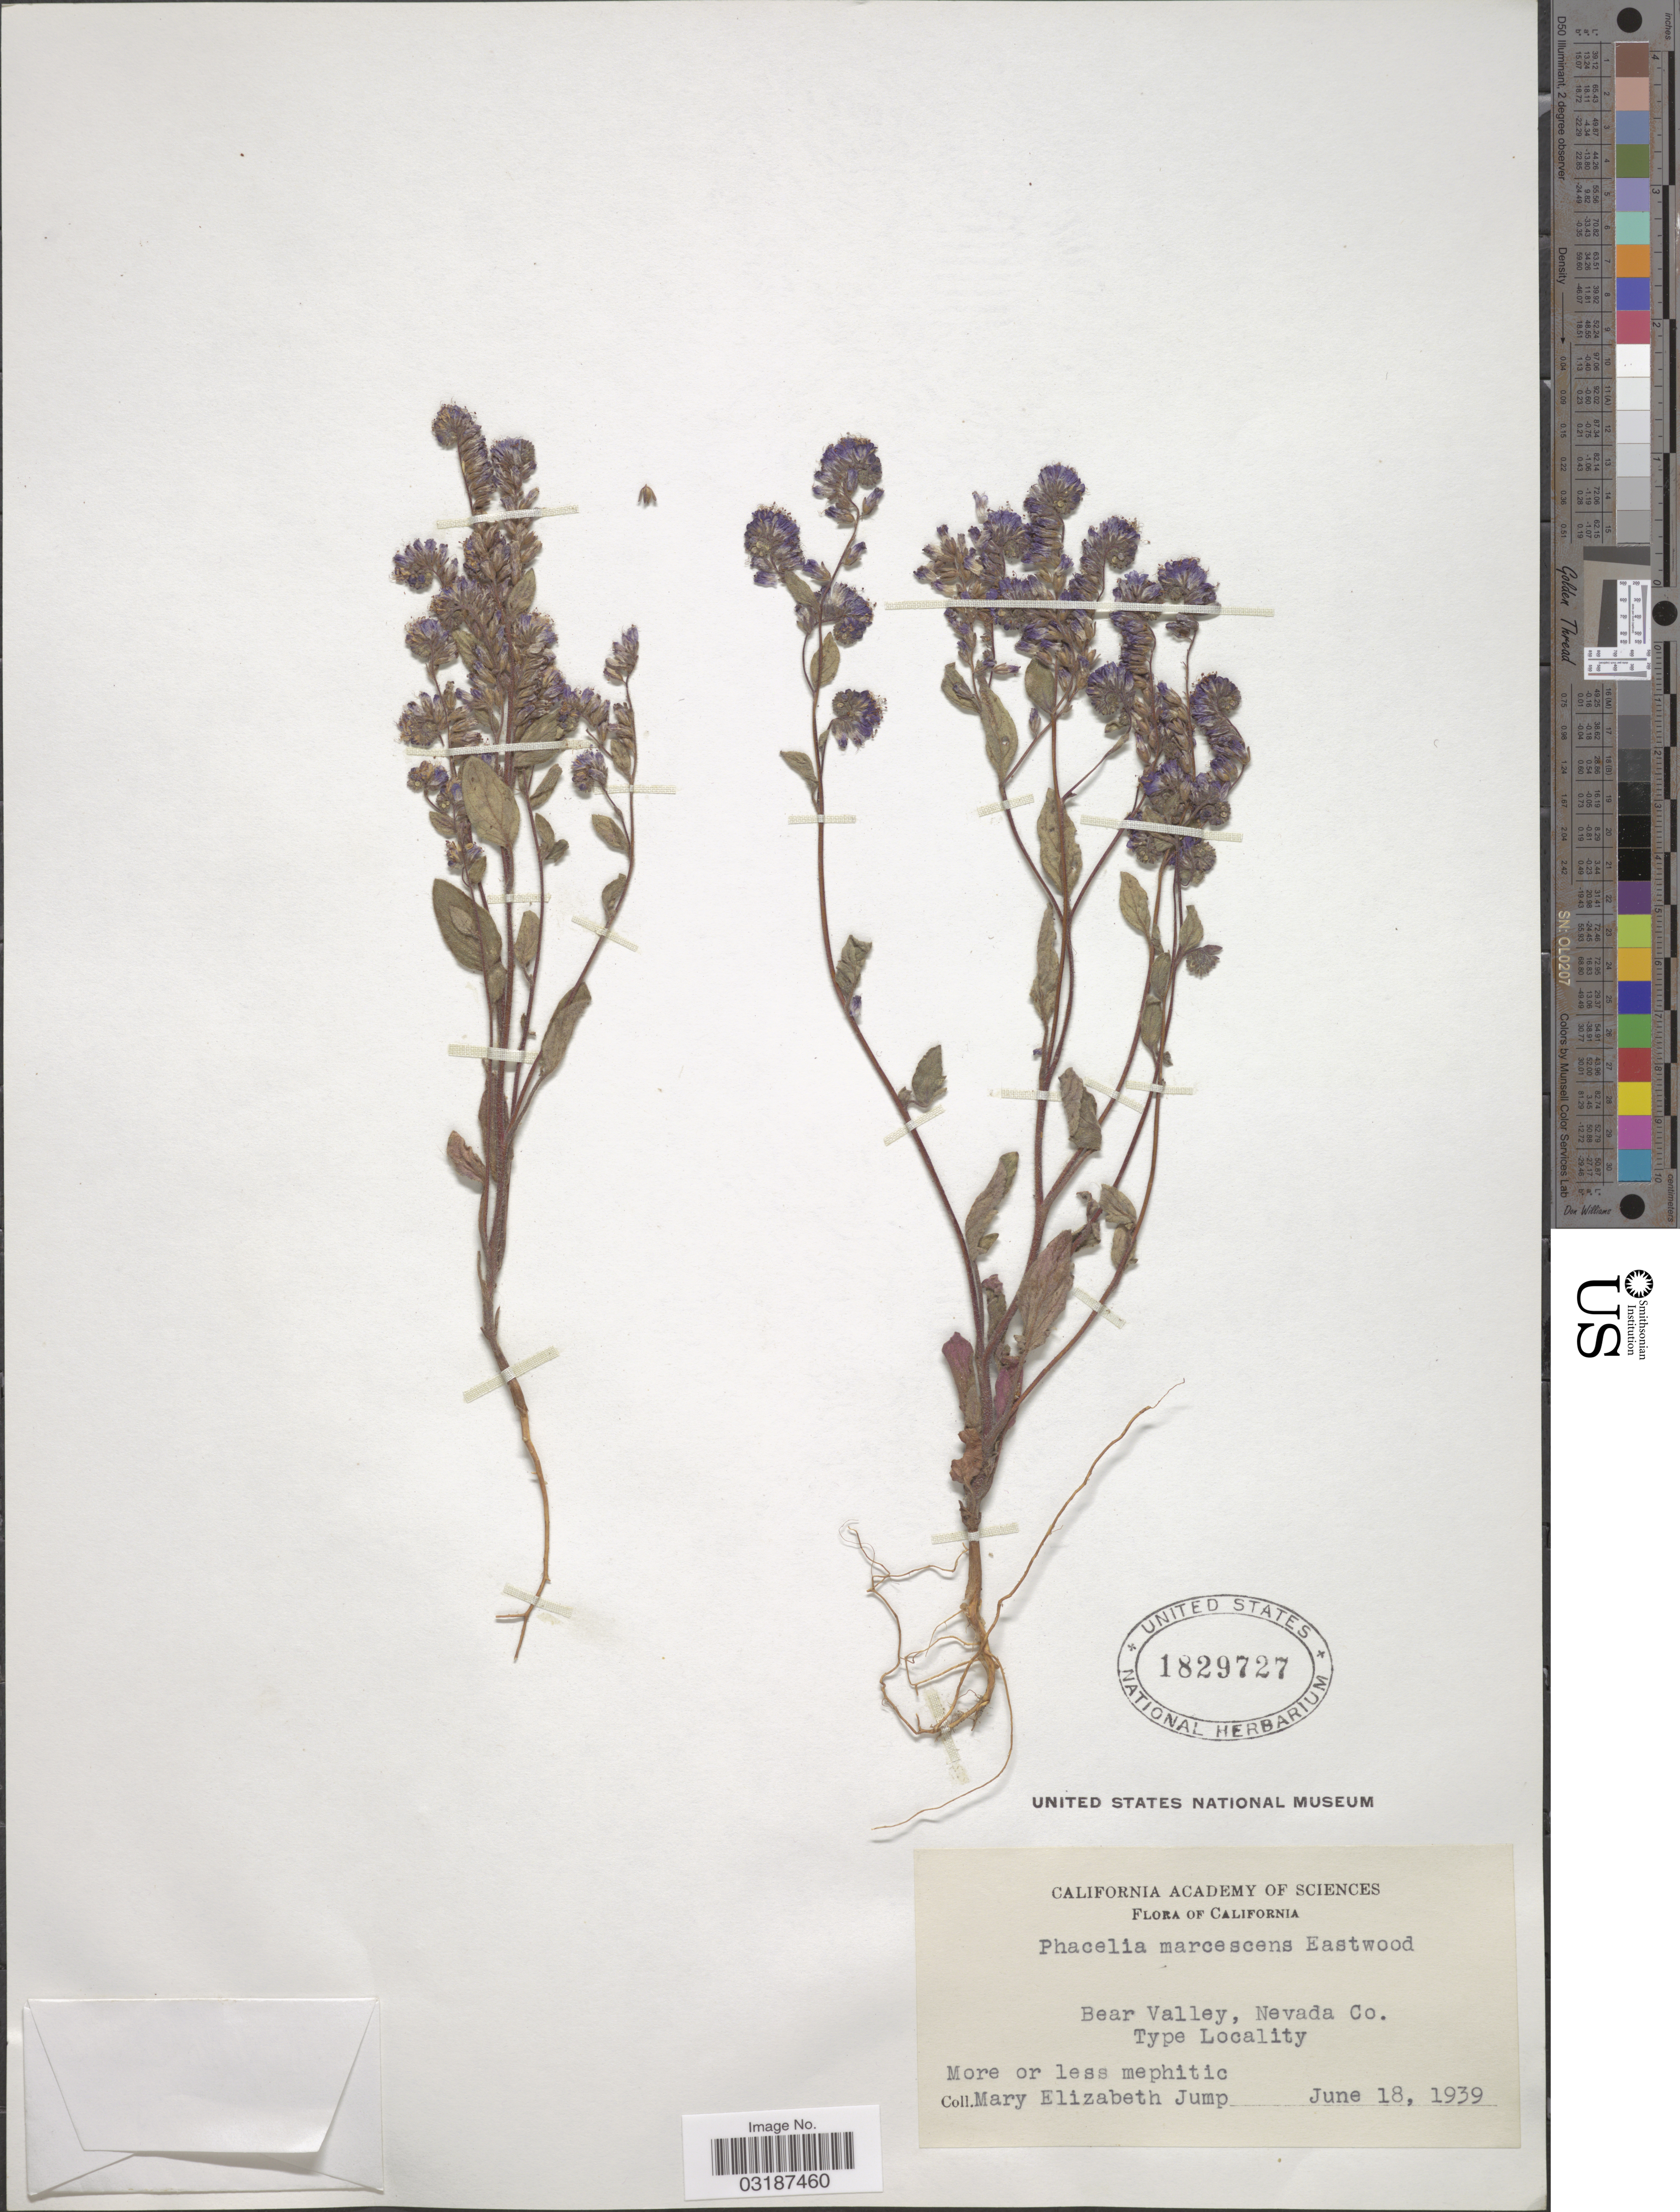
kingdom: Plantae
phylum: Tracheophyta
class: Magnoliopsida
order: Boraginales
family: Hydrophyllaceae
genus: Phacelia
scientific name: Phacelia marcescens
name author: Eastw. ex J.F. Macbr.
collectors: M. Jump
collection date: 1939-06-18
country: United States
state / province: California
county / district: Nevada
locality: Bear Valley, Nevada Co.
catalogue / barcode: US 1829727